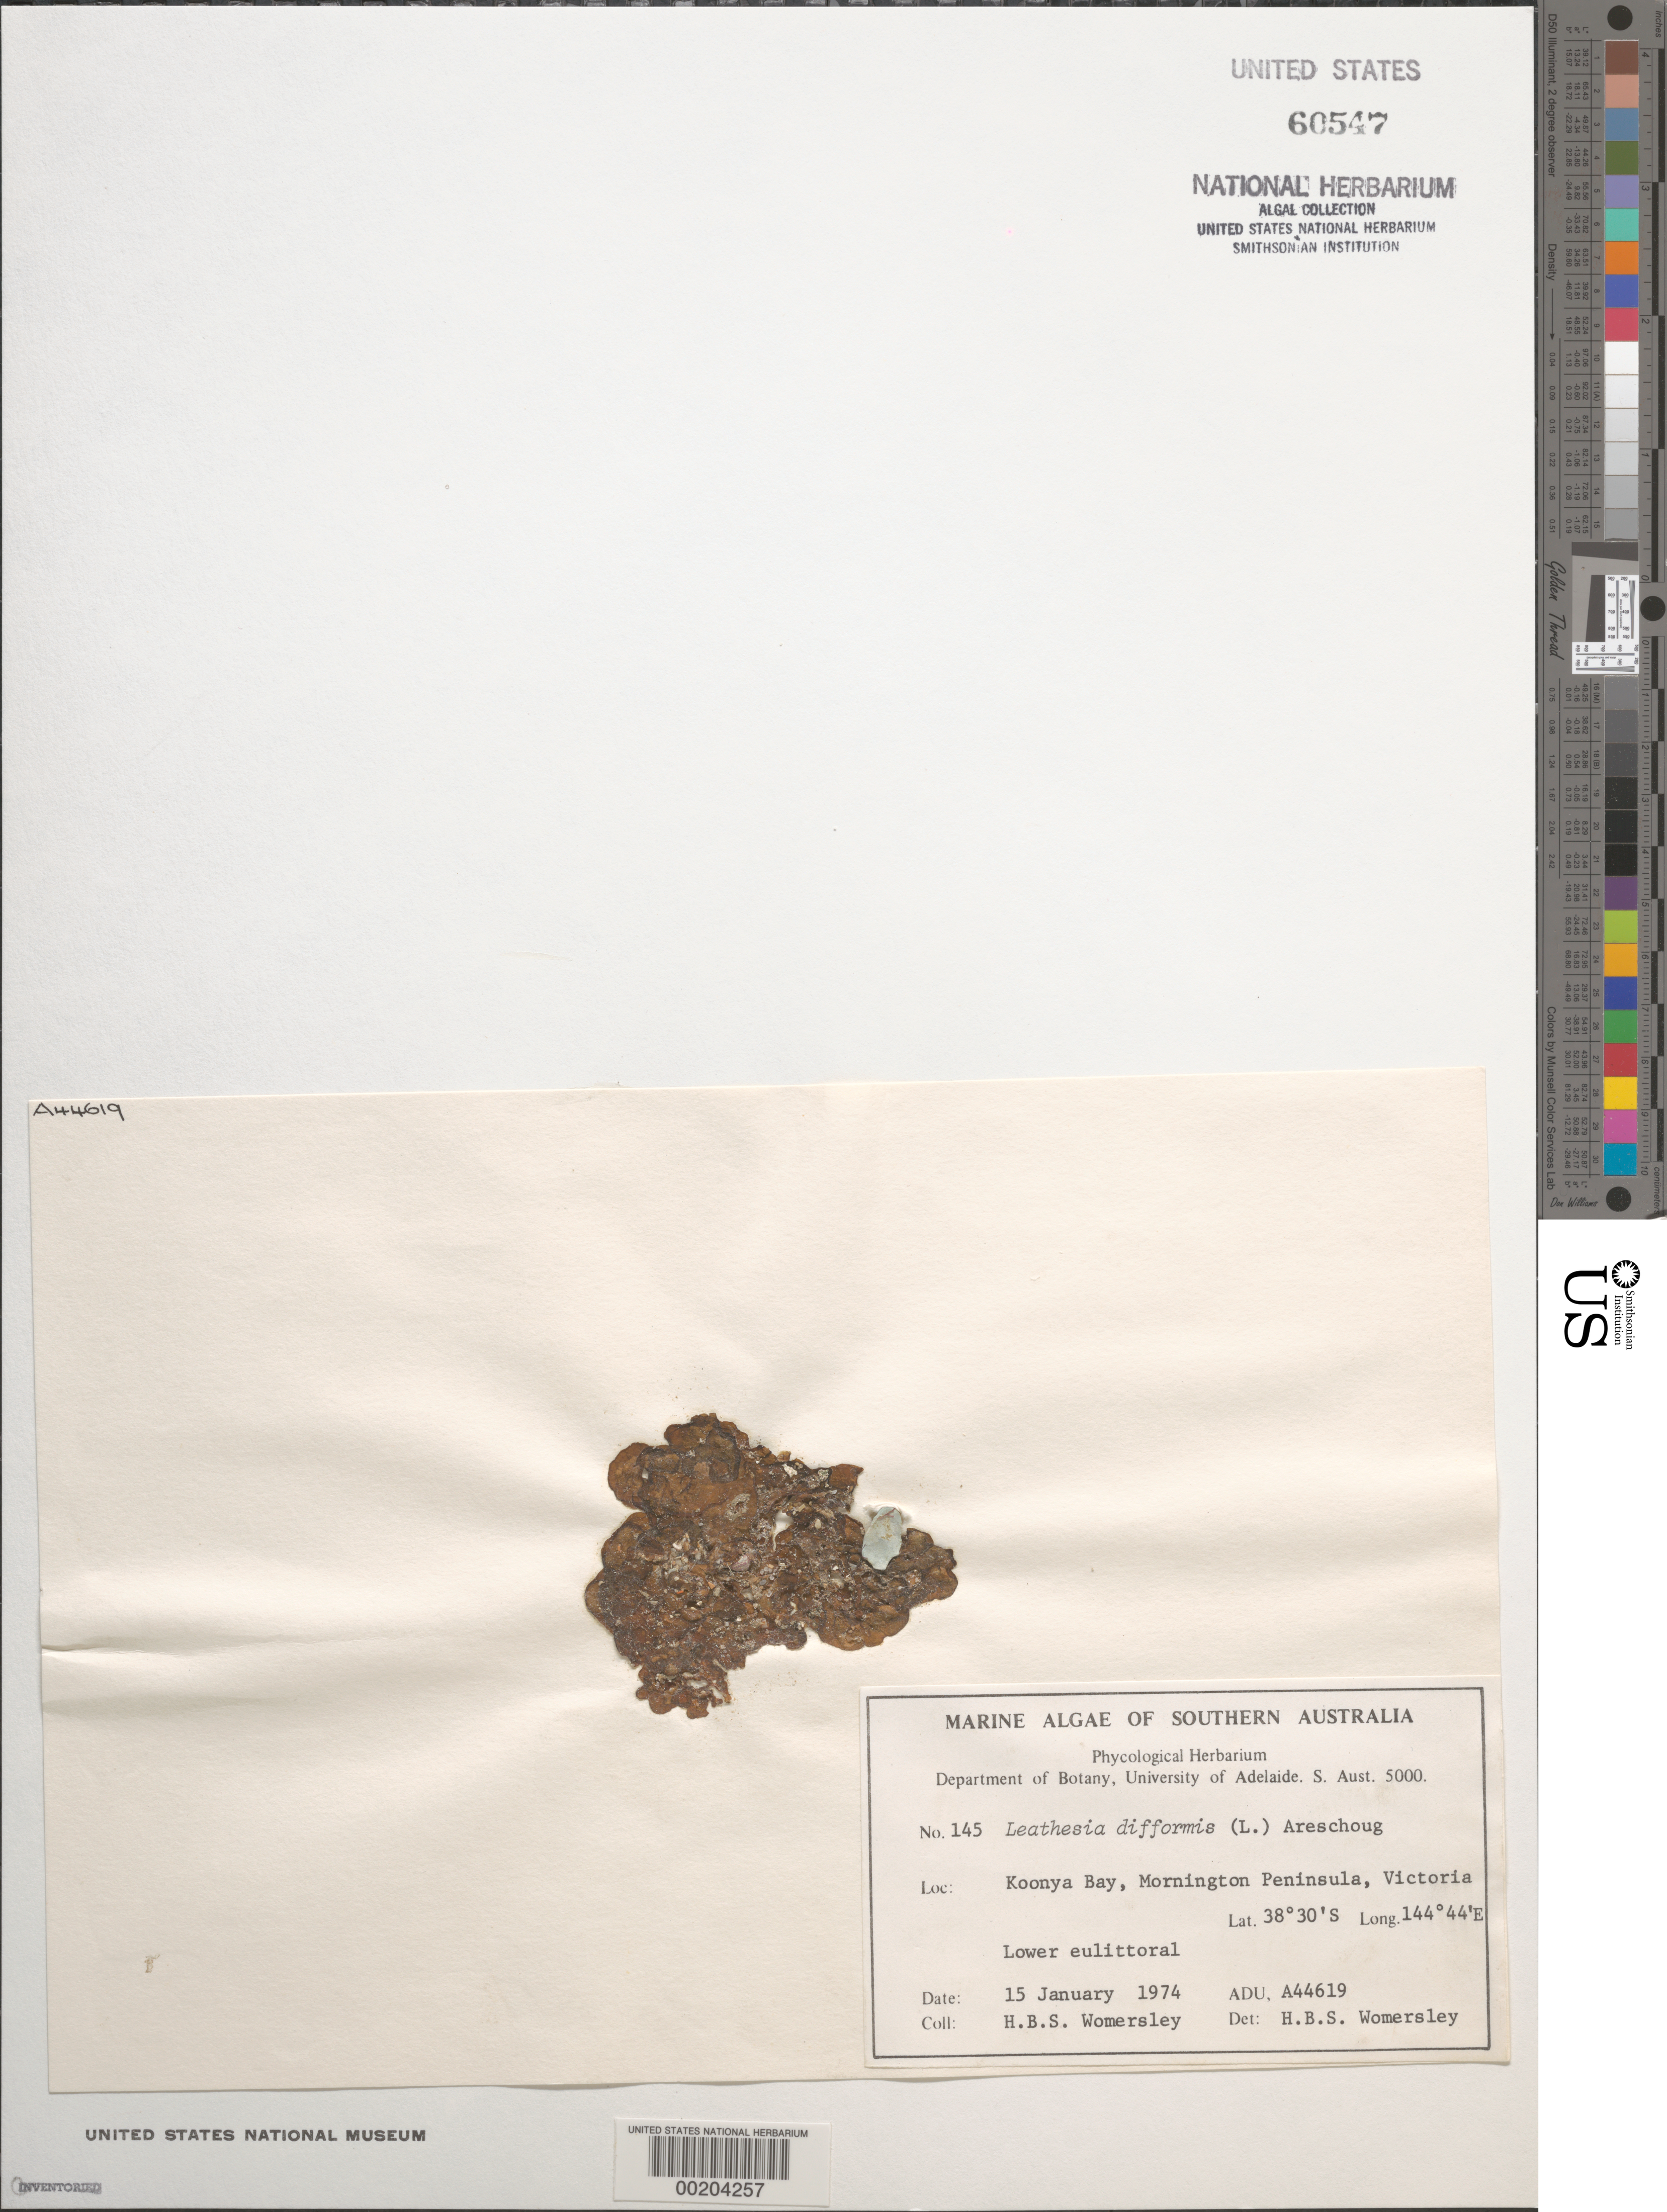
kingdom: Chromista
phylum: Ochrophyta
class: Phaeophyceae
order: Ectocarpales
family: Chordariaceae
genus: Leathesia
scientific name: Leathesia difformis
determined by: Womersley, H. B. S.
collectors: H. B. S. Womersley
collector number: ADU A44619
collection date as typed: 15 Jan 1974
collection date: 1974-01-15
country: Australia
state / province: Victoria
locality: Koonya bay, mornington peninsula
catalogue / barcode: US 60547